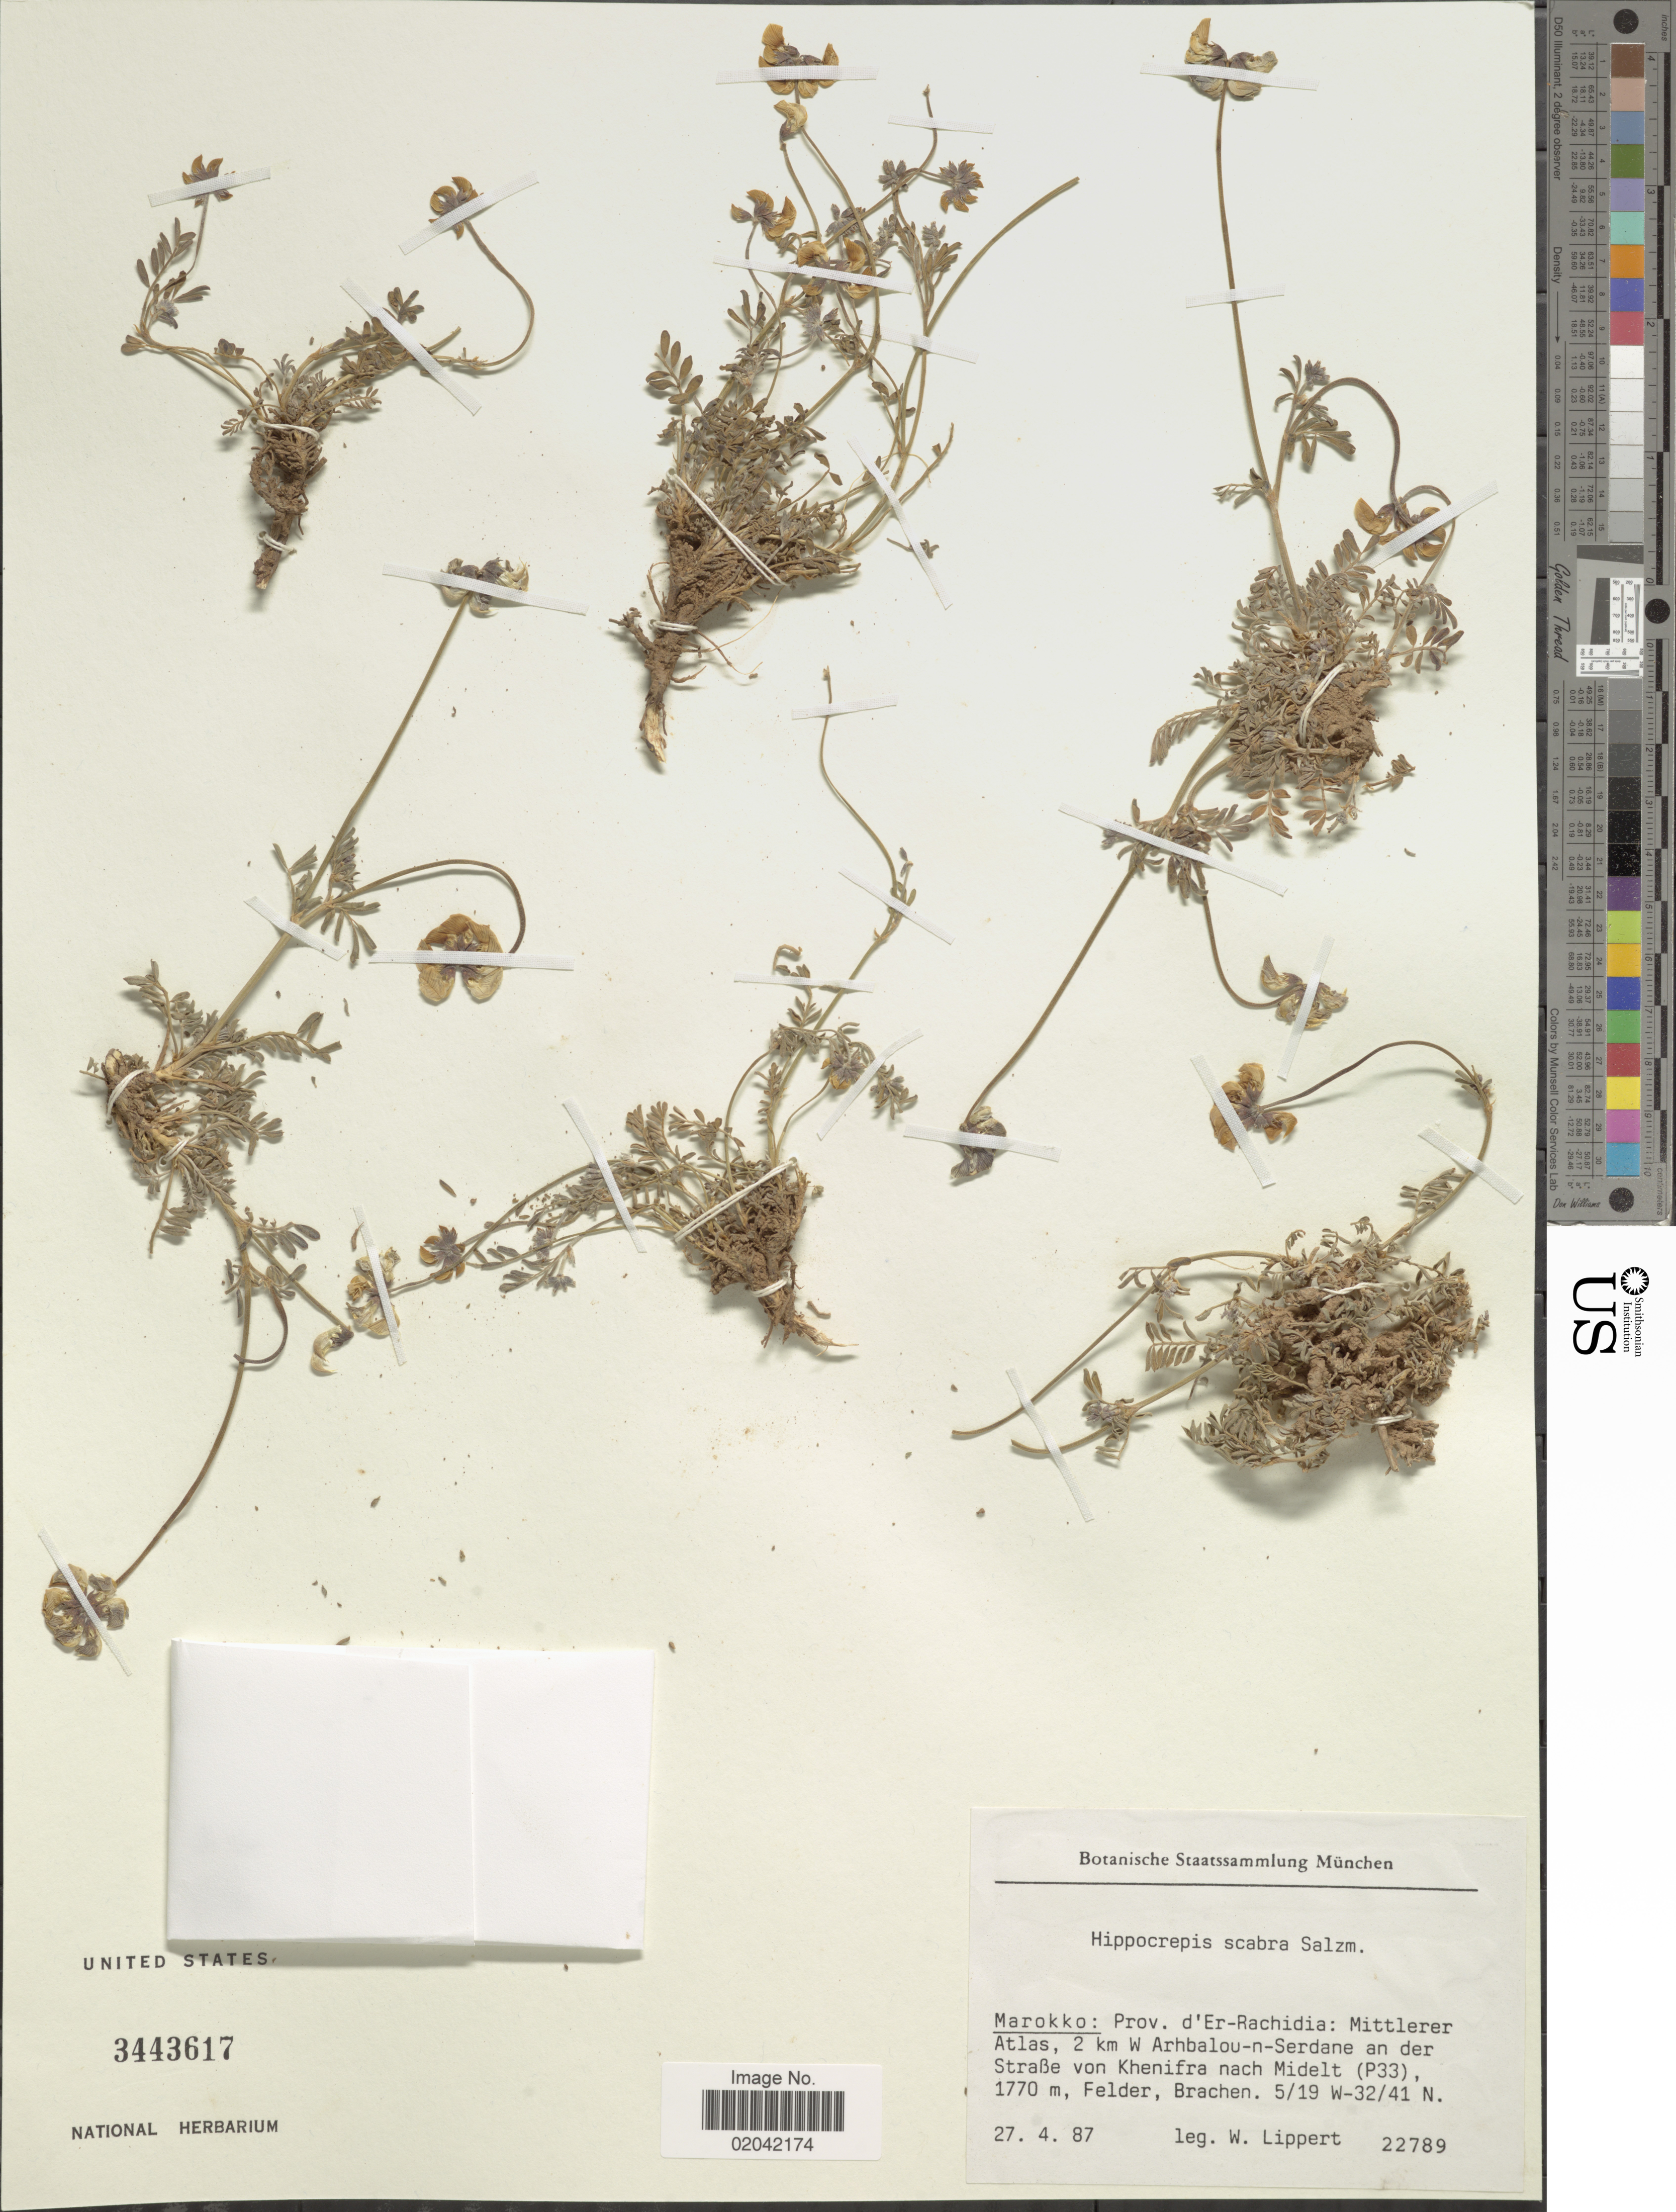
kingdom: Plantae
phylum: Tracheophyta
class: Magnoliopsida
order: Fabales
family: Fabaceae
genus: Hippocrepis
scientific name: Hippocrepis scabra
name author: DC.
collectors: W. Lippert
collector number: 22789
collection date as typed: Transcribed d/m/y: 27/4/87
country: Morocco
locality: Marokko: Prov. d'Er-Rachidia: Mittlerer Atlas, 2 km W Arhbalou-n-Serdane an der Straße von Khenifra nach Midelt (P33), Felder, Brachen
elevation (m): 1770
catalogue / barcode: US 3443617